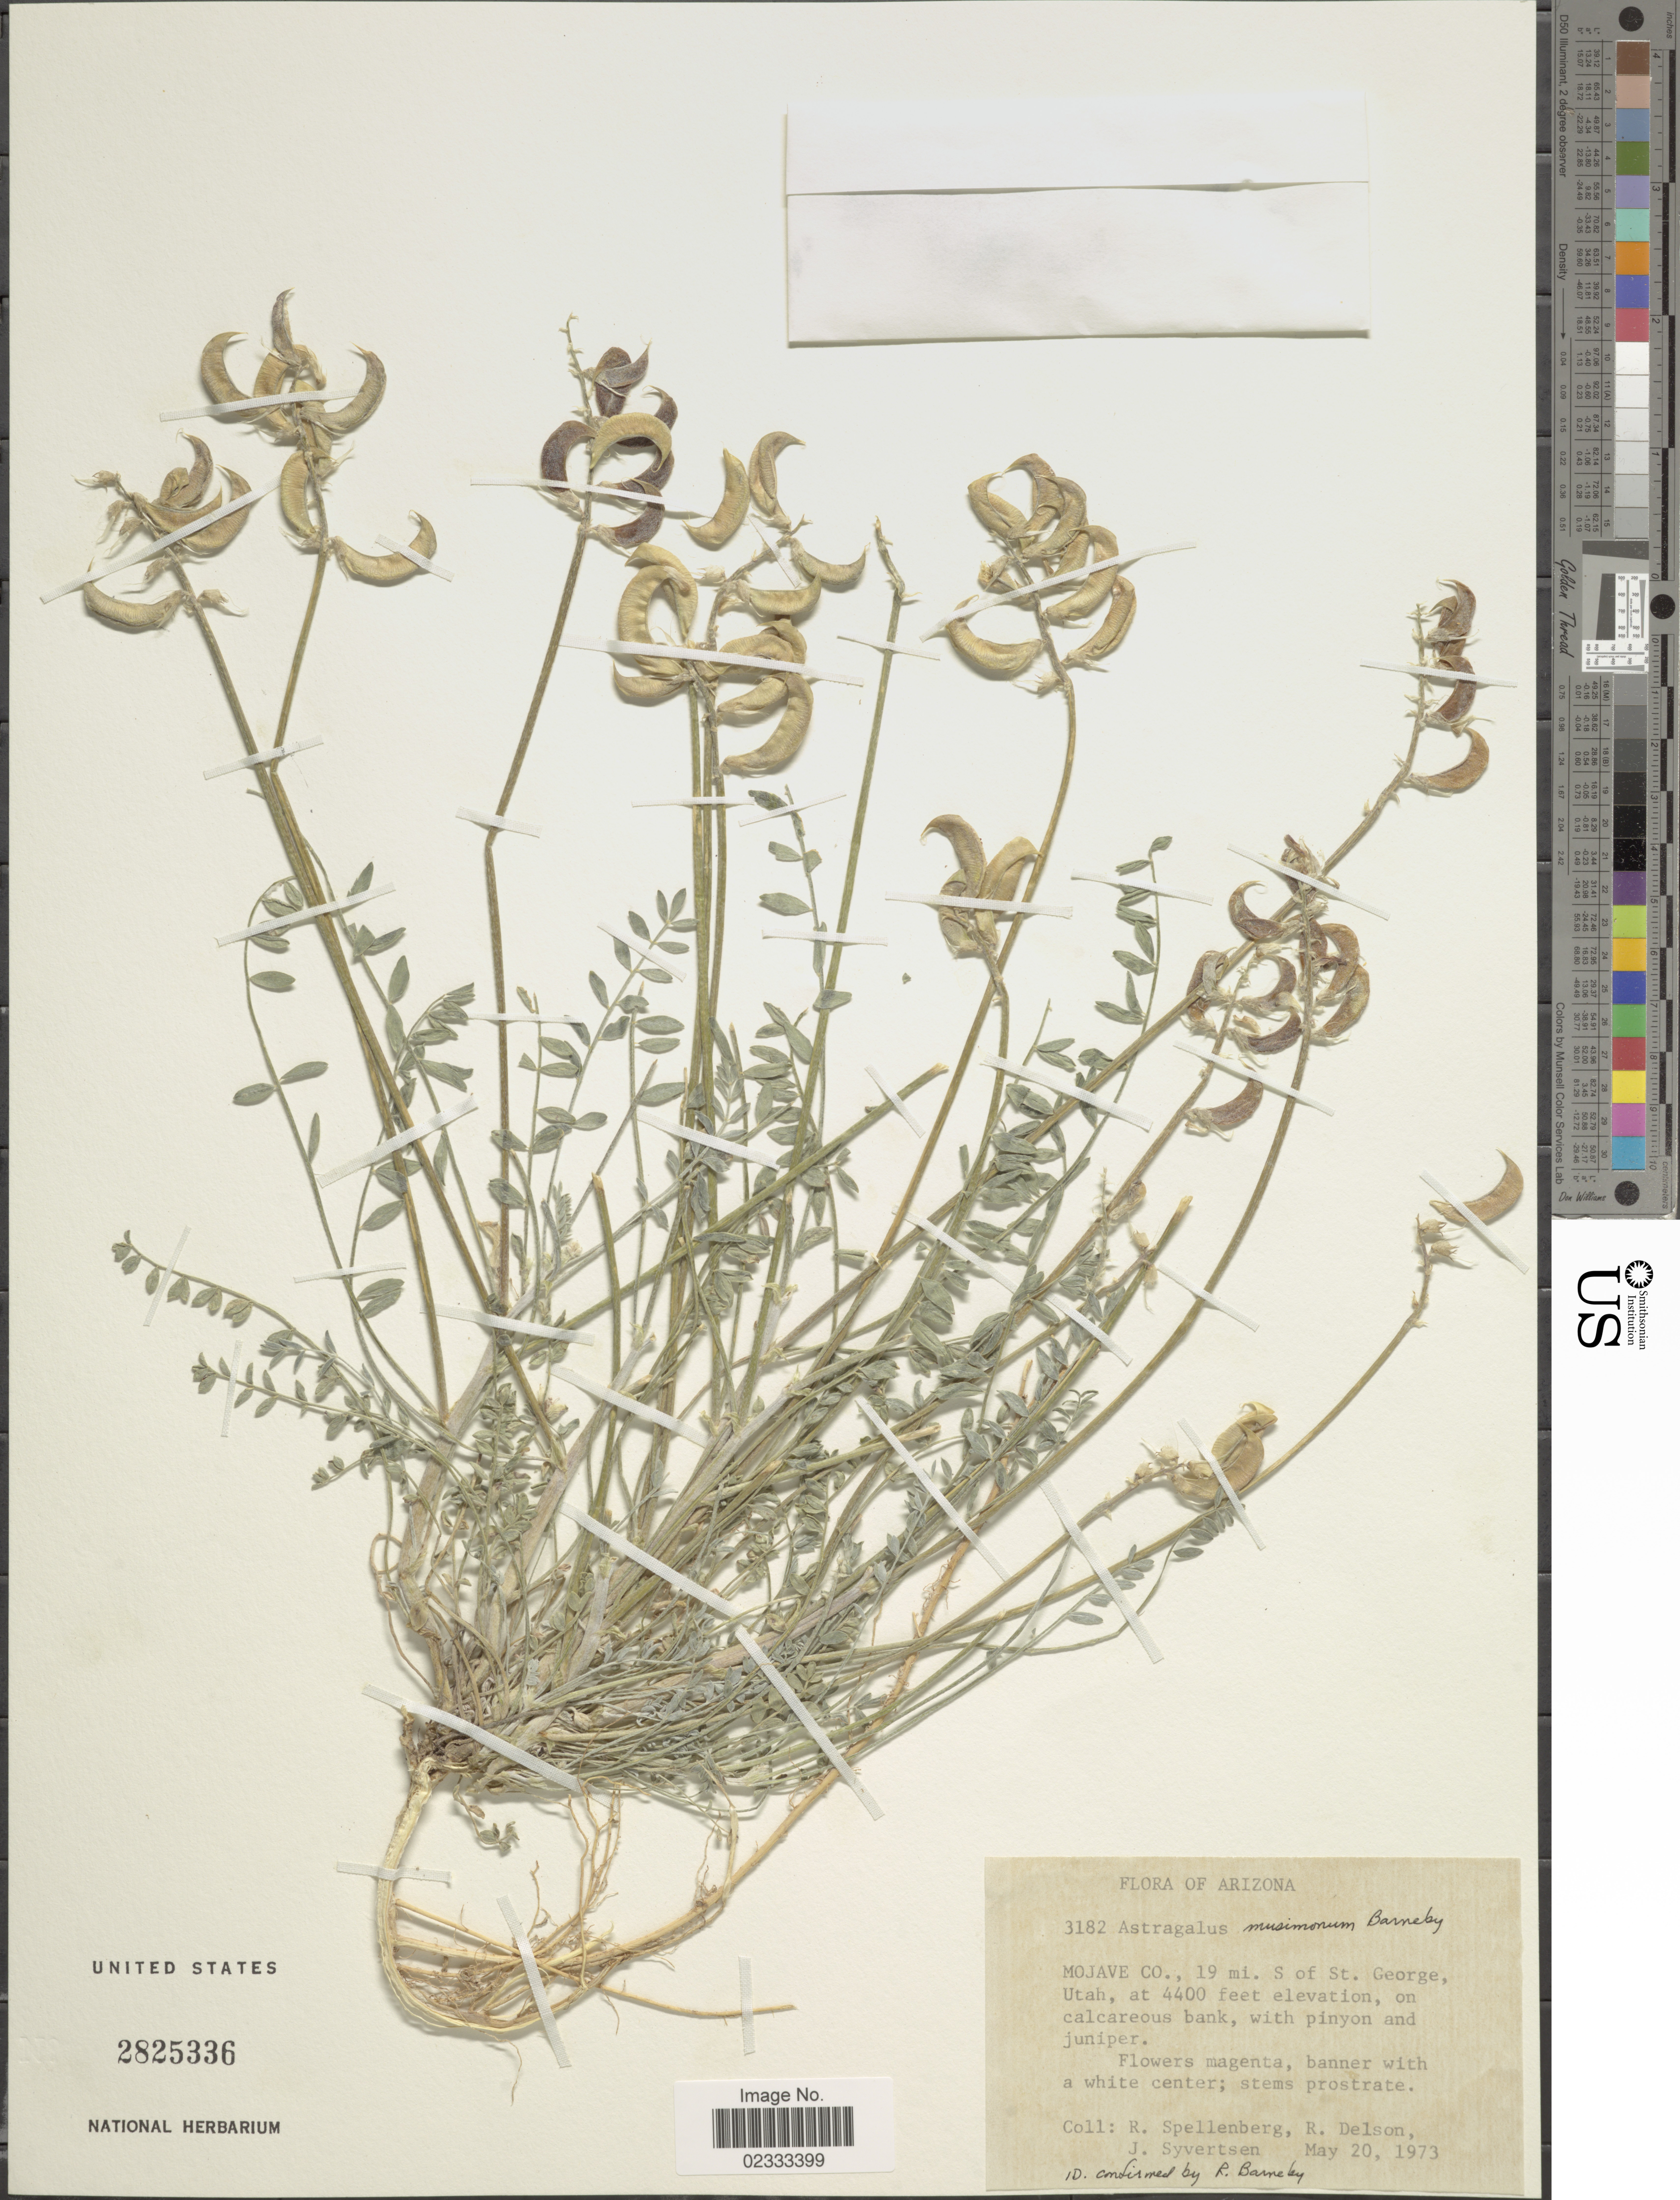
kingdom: Plantae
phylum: Tracheophyta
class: Magnoliopsida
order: Fabales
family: Fabaceae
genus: Astragalus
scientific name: Astragalus musimonum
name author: Barneby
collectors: R. Spellenberg, R. Delson & J. Syvertsen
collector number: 3182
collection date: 1973-05-20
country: United States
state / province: Arizona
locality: Mojave Co., 19 mi. S of St. George.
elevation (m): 1341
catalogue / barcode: US 2825336